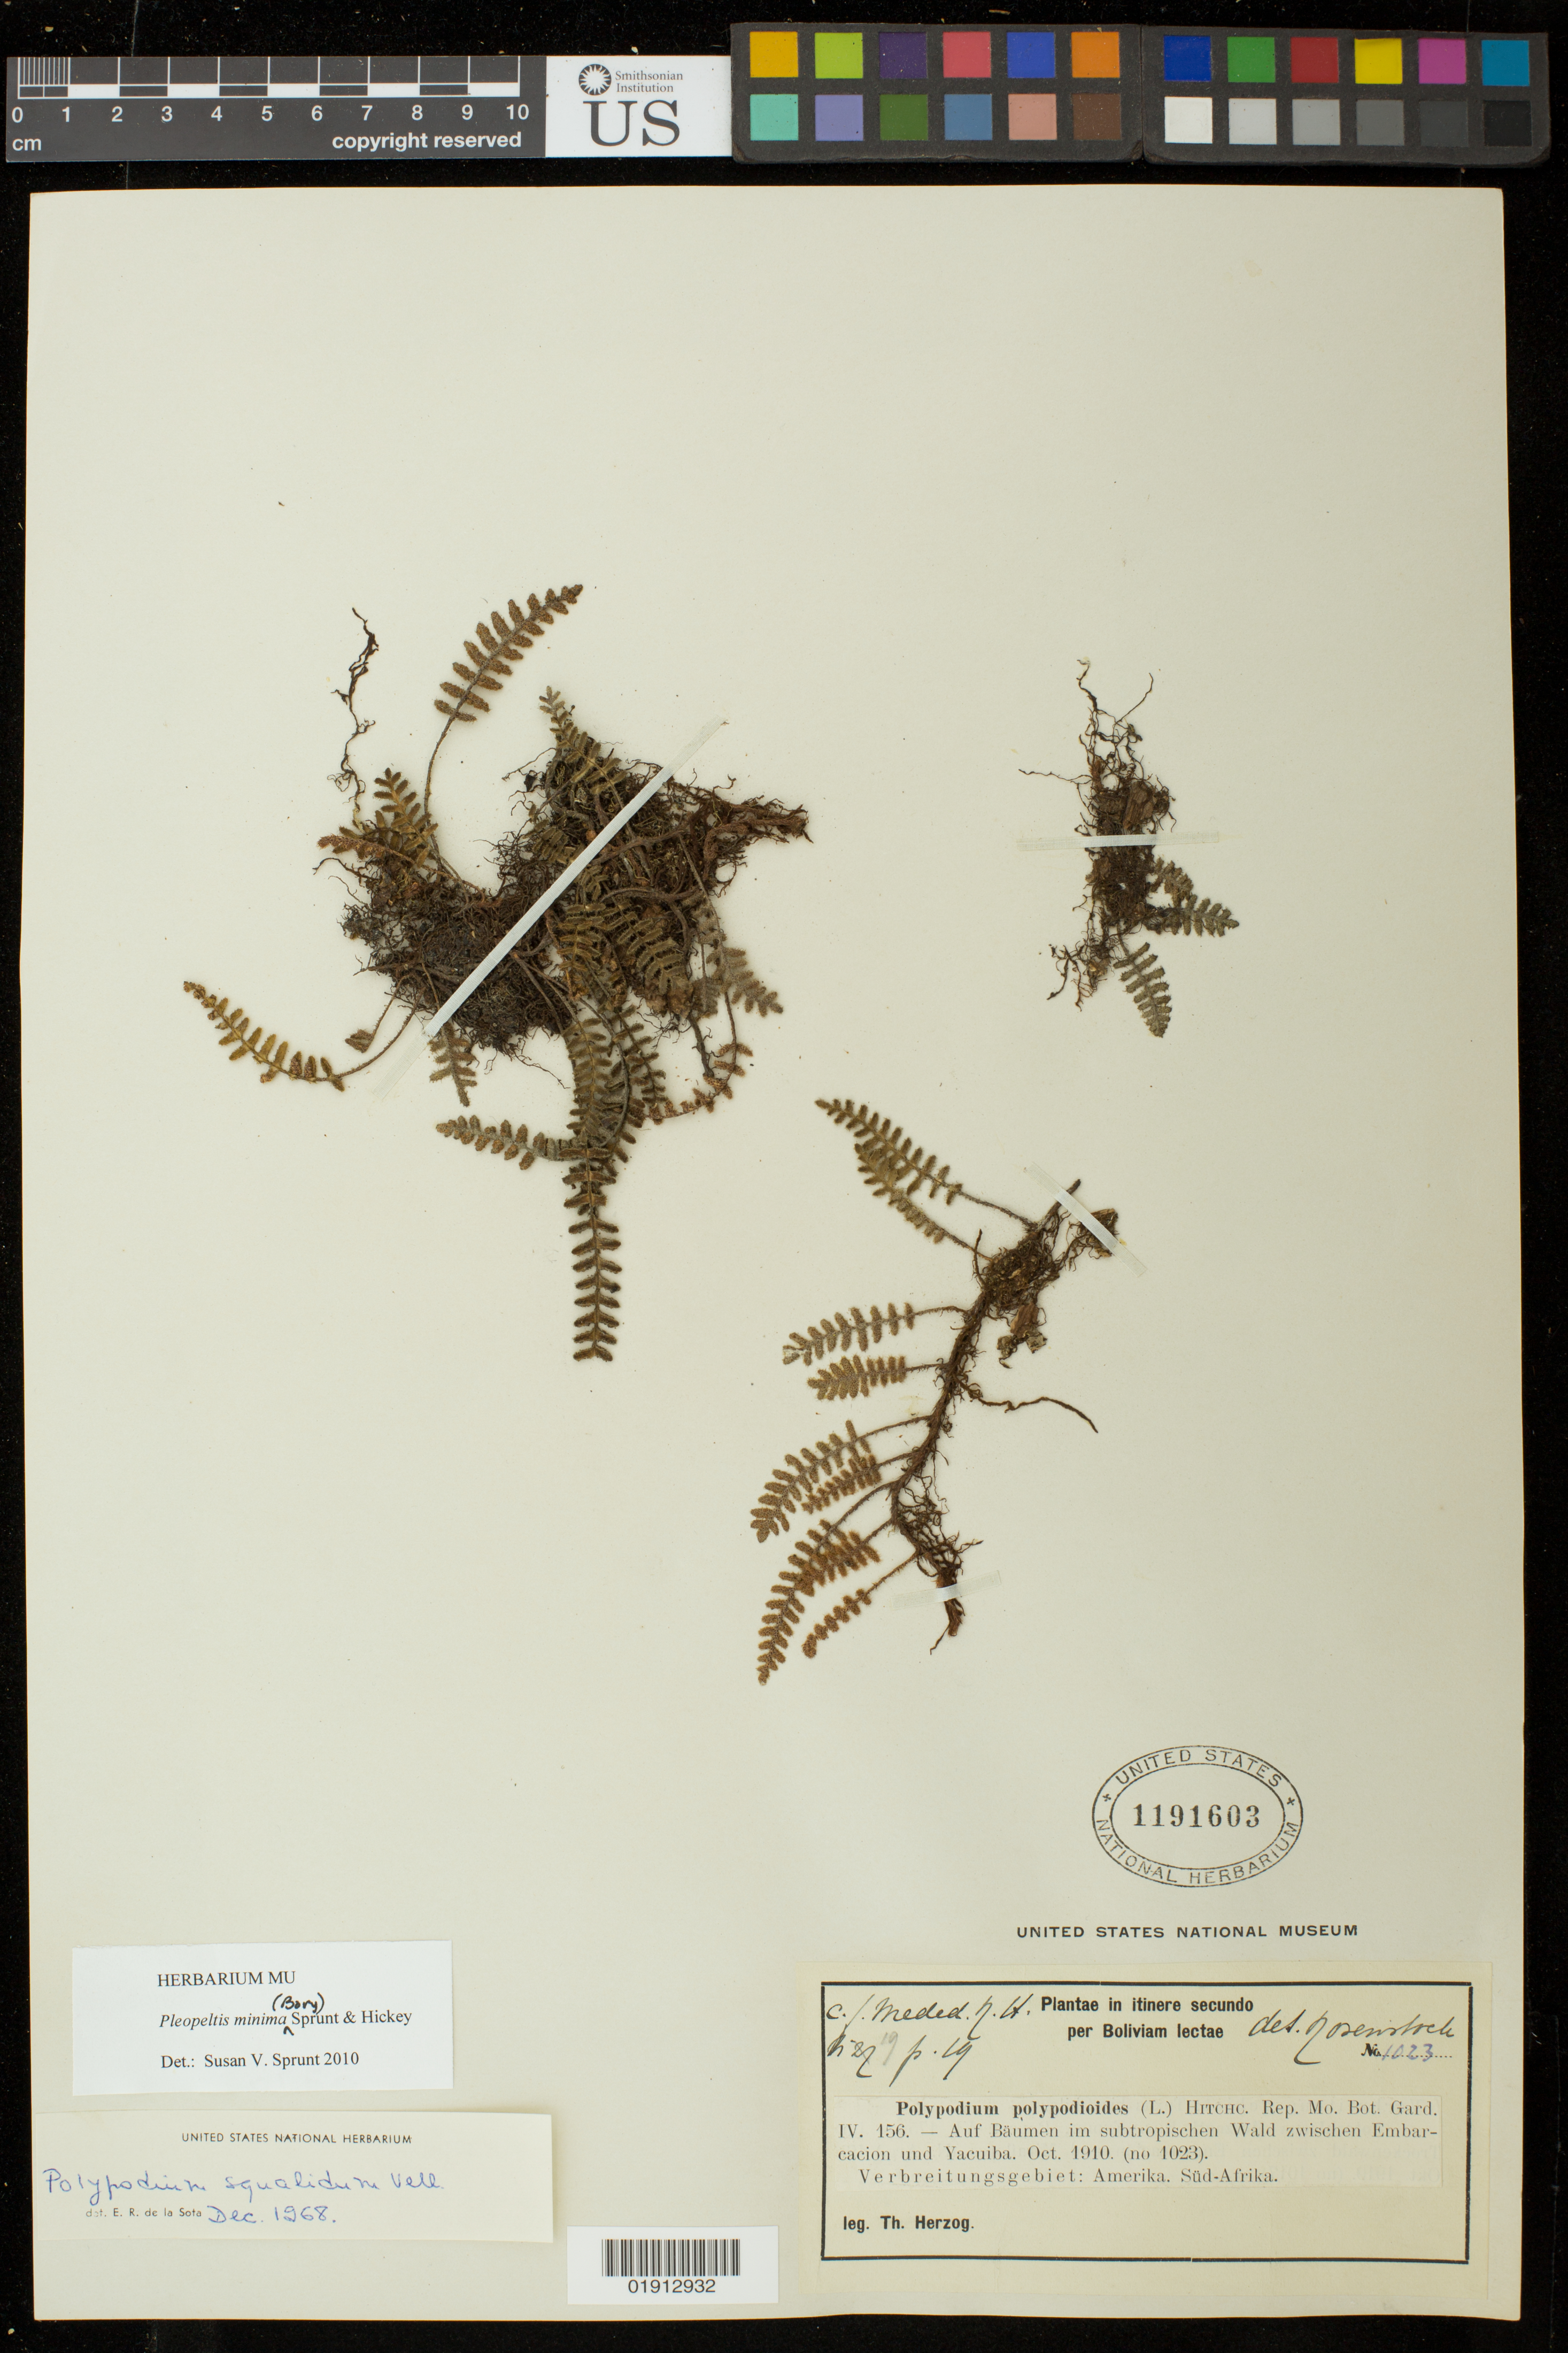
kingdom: Plantae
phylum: Tracheophyta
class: Polypodiopsida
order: Polypodiales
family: Polypodiaceae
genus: Pleopeltis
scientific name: Pleopeltis minima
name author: (Bory) J. Prado & R. Y. Hirai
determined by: Sprunt, S. V.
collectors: T. K. J. Herzog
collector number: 1023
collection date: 1910-10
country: Bolivia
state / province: Tarija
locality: Auf Bäumen im subtropischen Wald zwischen Embarcacion und Yacuiba.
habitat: Subtropischen Wald.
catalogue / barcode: US 1191603